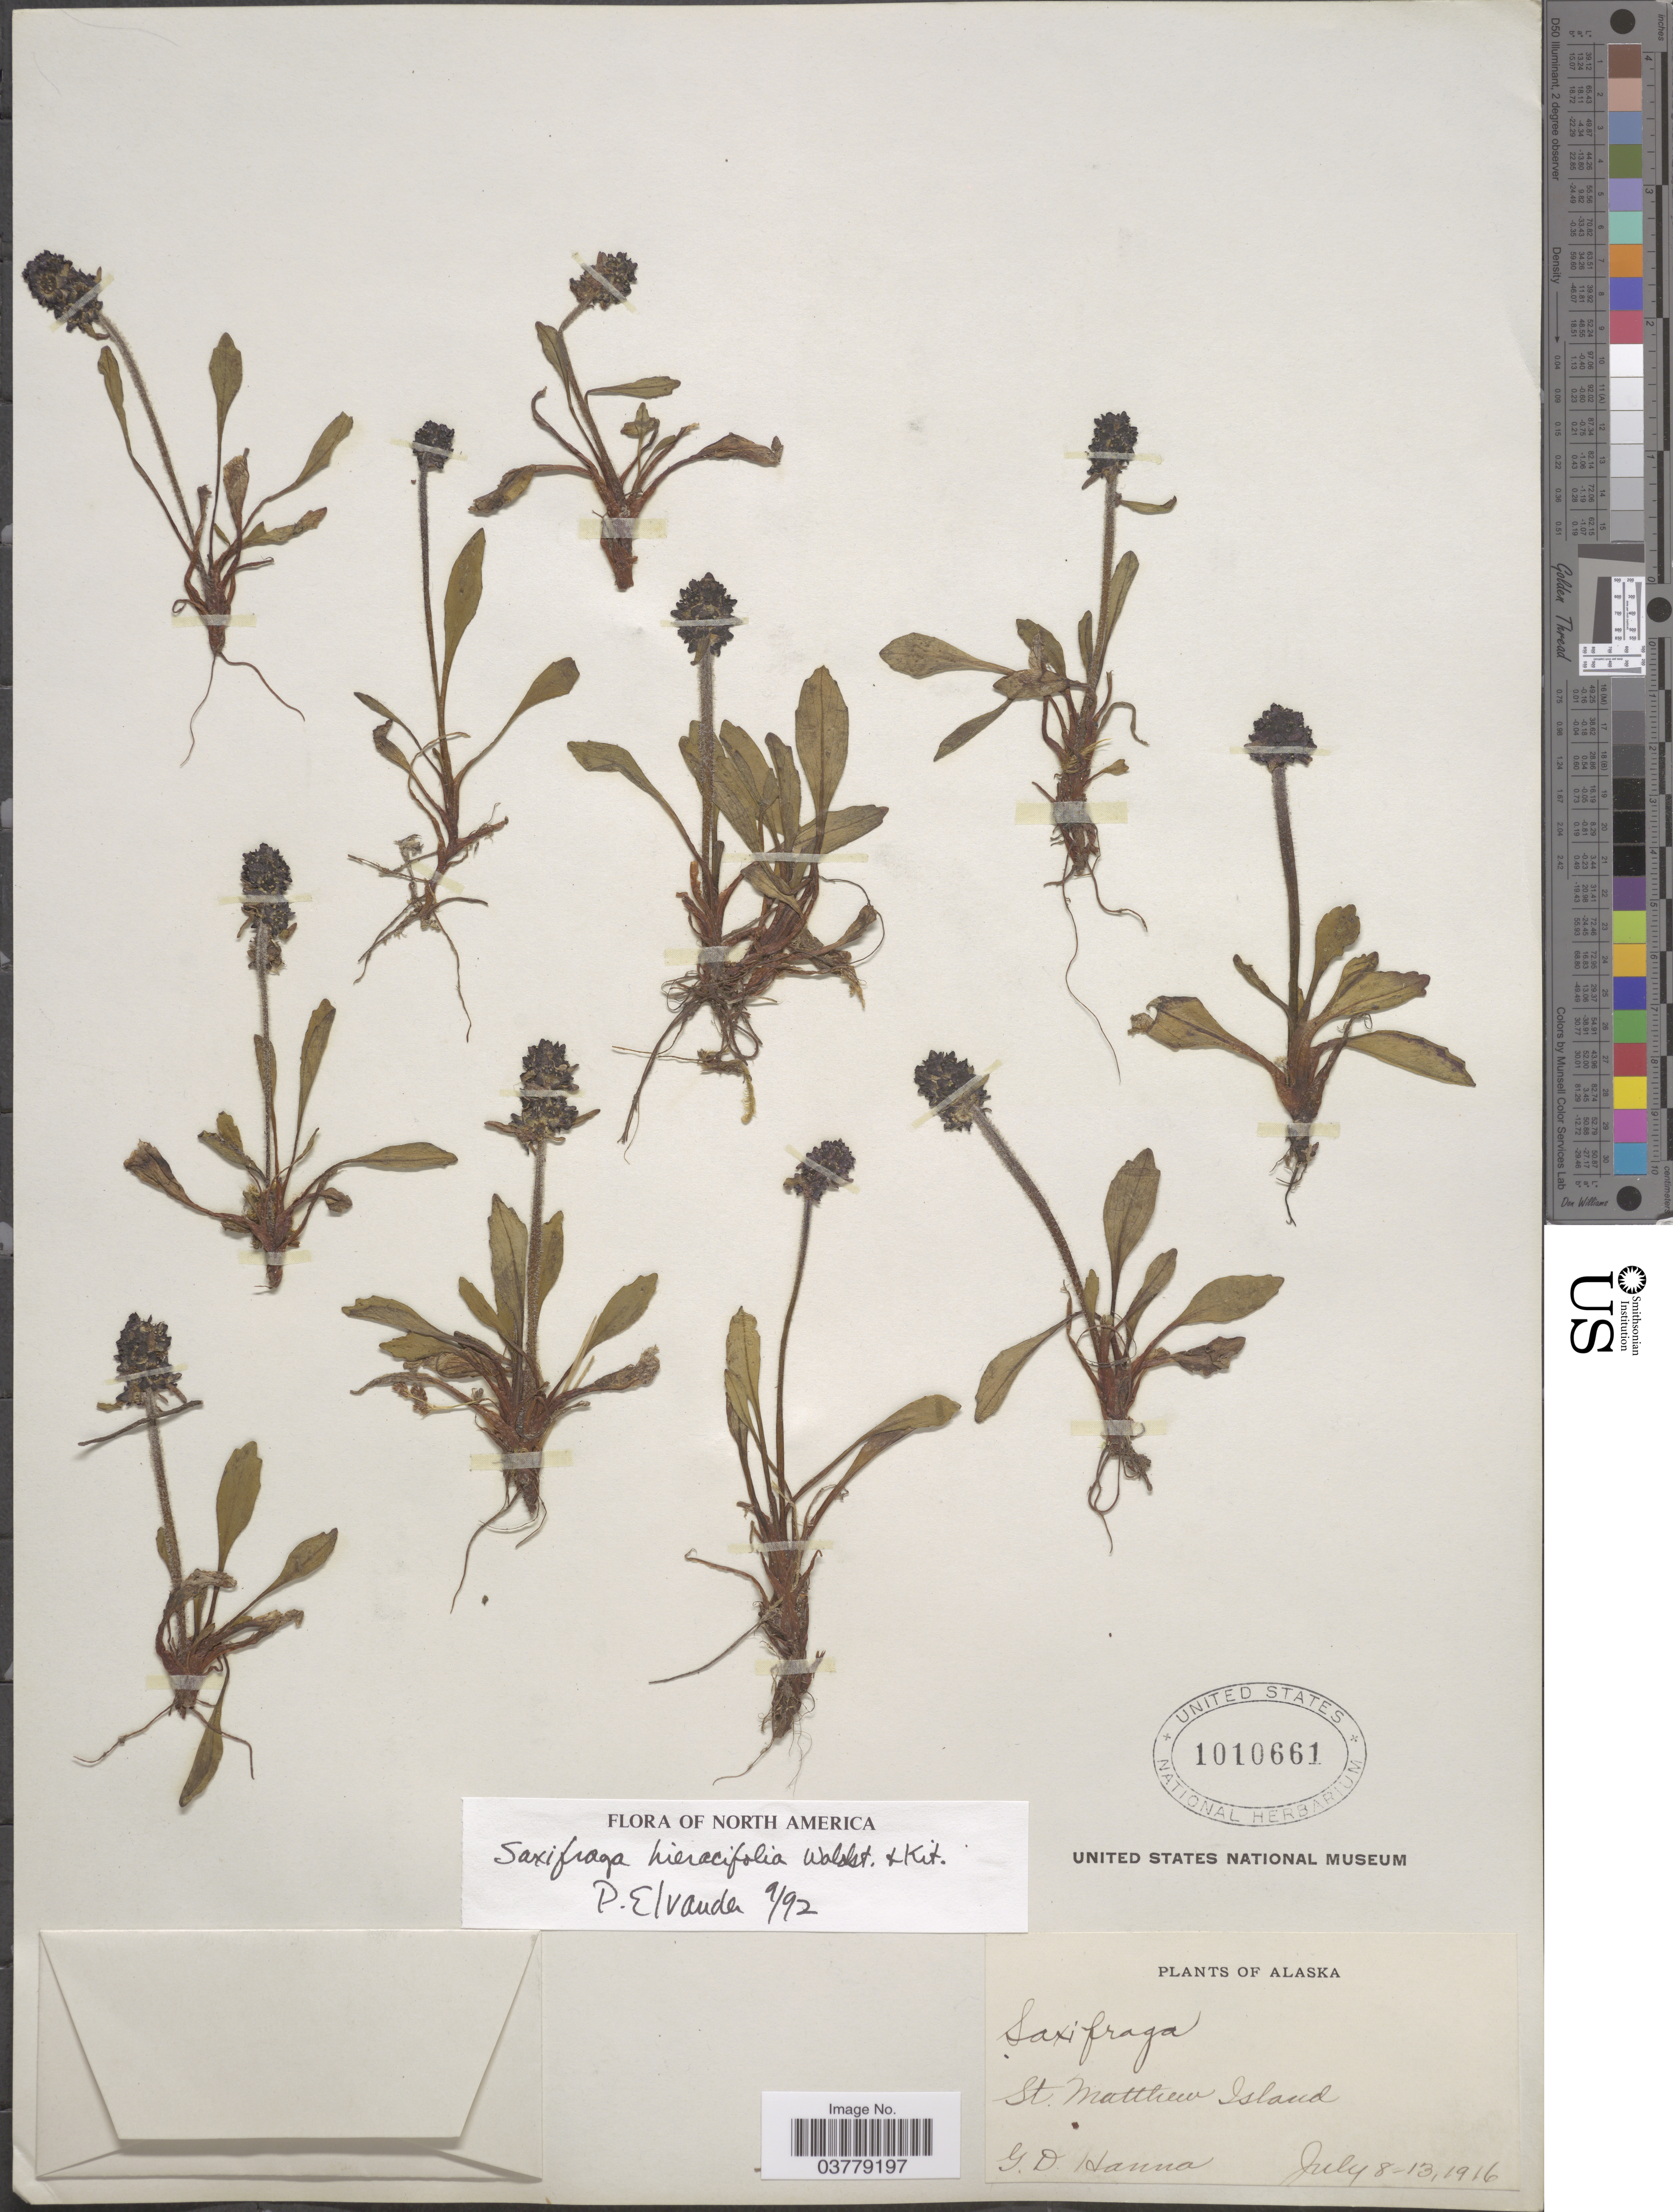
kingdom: Plantae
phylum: Tracheophyta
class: Magnoliopsida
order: Saxifragales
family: Saxifragaceae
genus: Micranthes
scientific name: Micranthes hieraciifolia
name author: (Waldst. & Kit. ex Willd.) Haw.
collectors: G. D. Hanna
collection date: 1916-07-08/1916-07-13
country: United States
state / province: Alaska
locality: St. Matthew Island.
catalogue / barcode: US 1010661